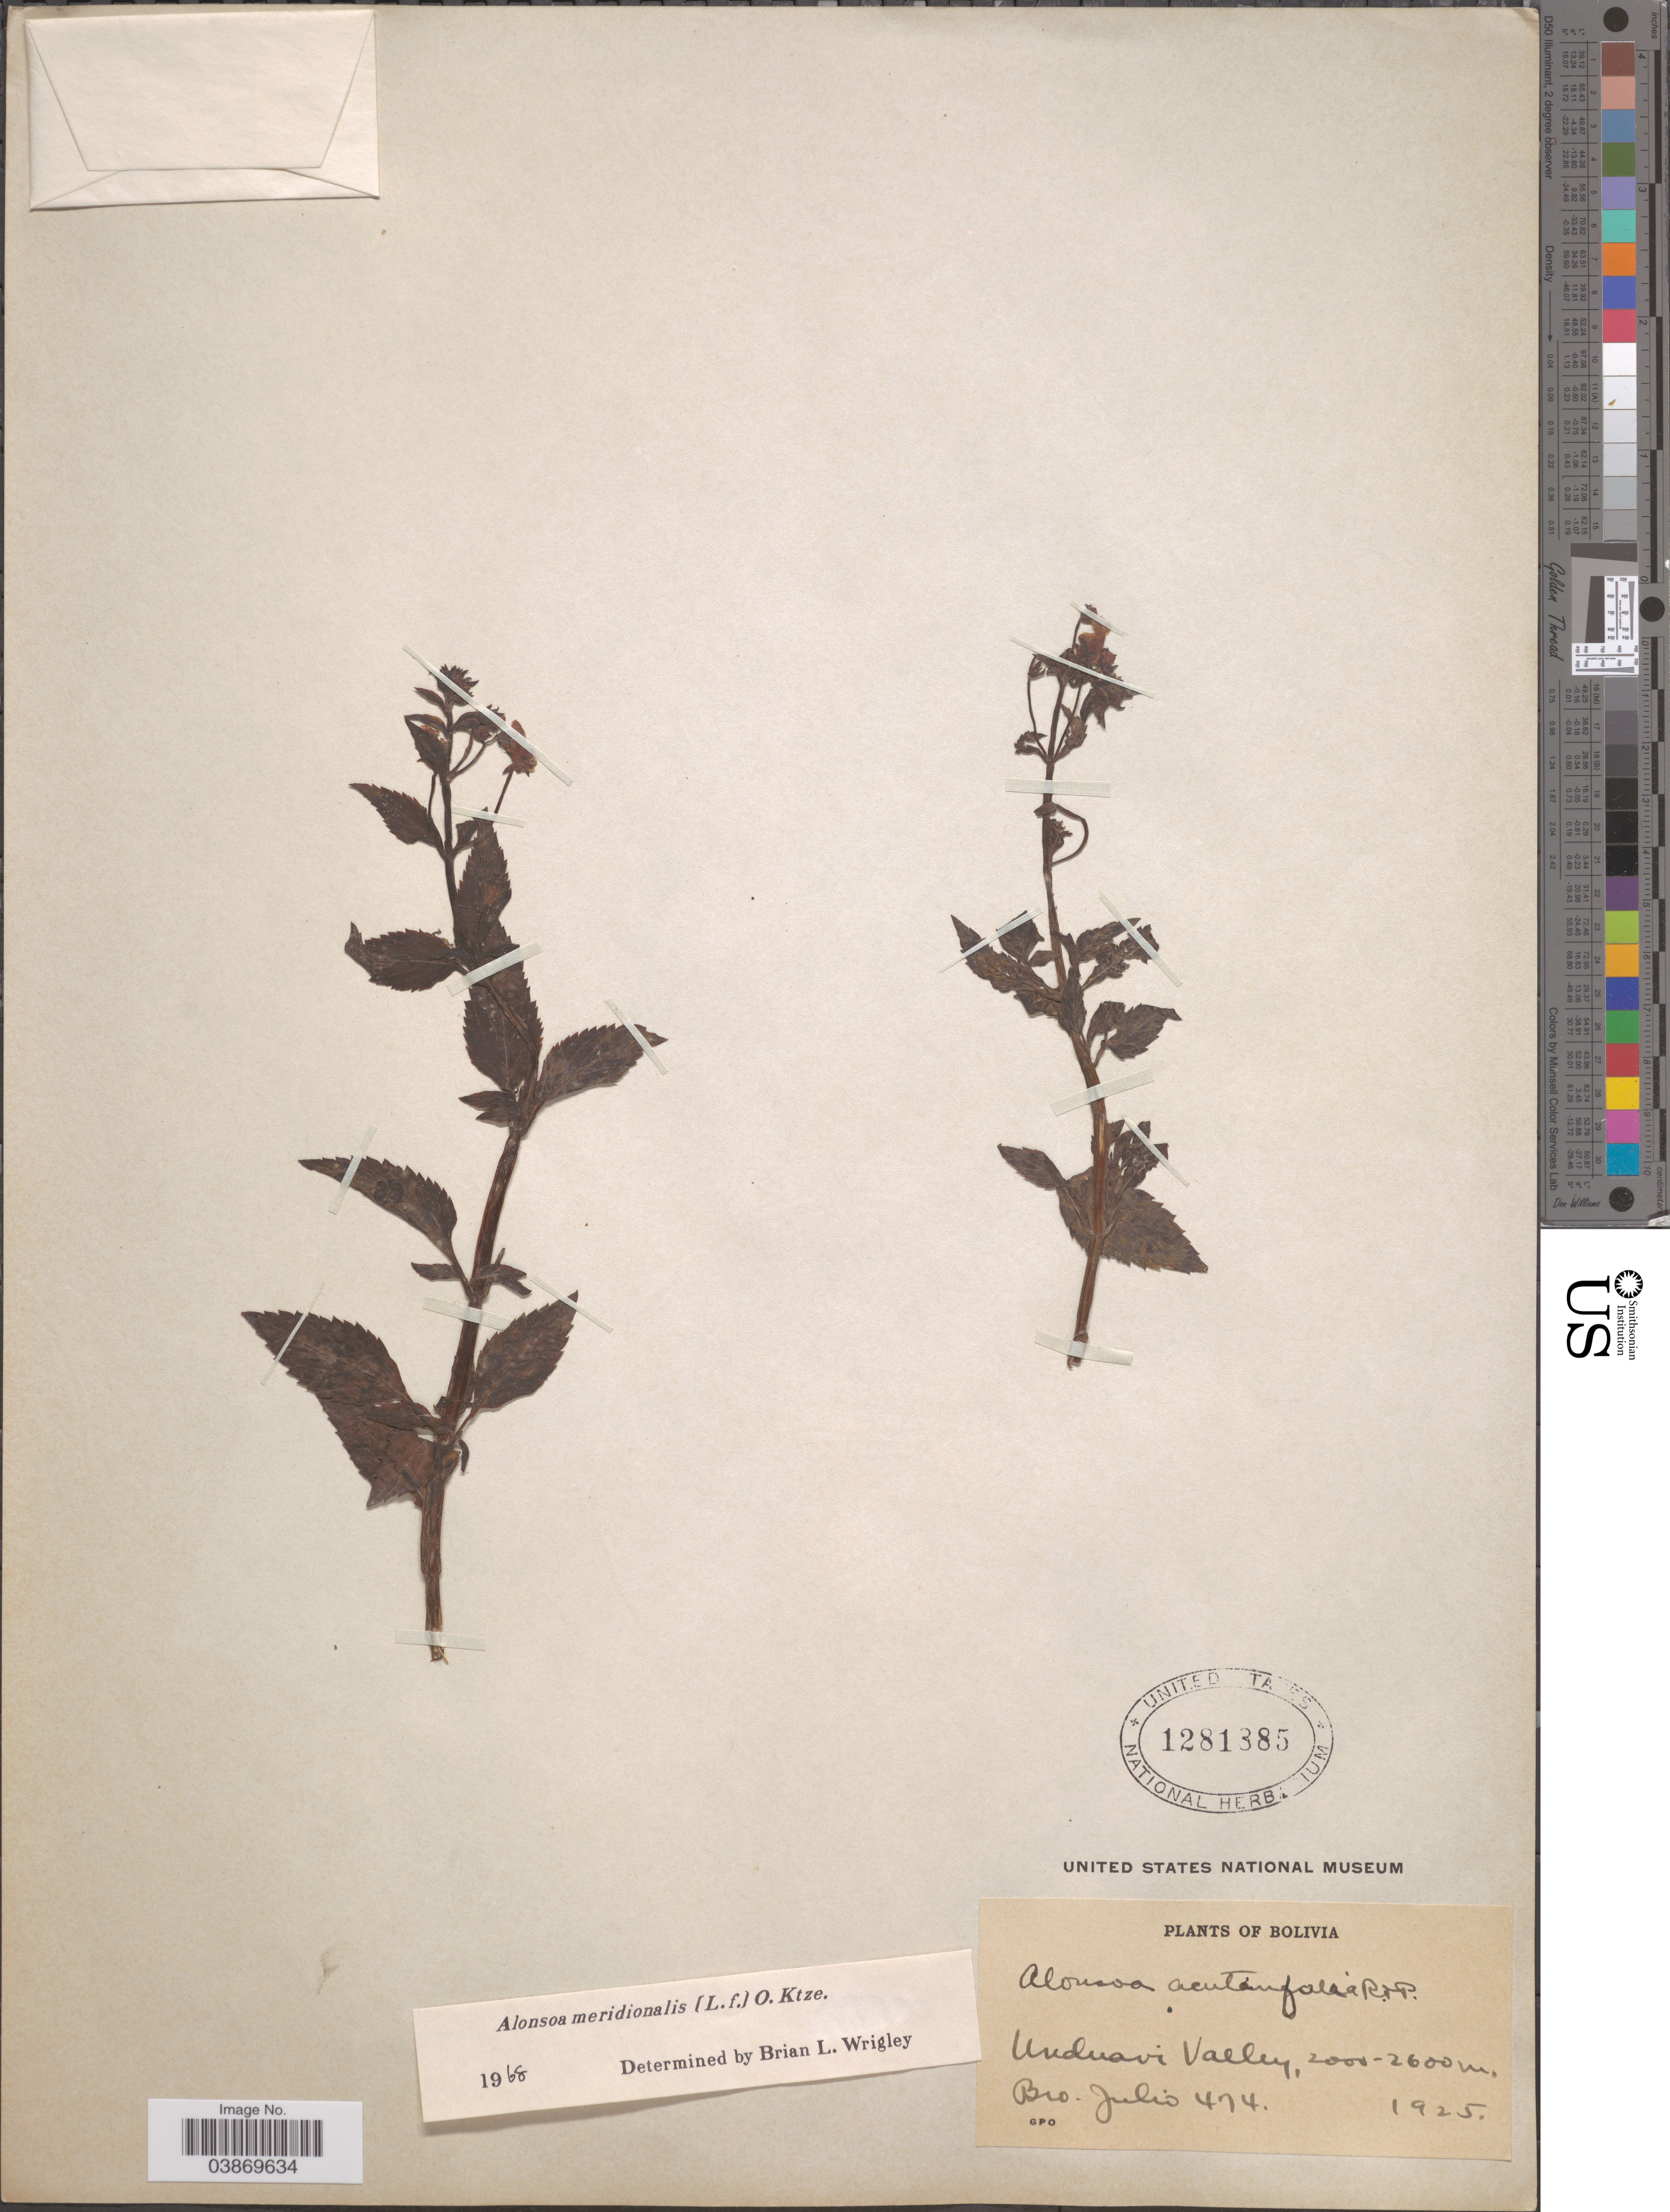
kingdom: Plantae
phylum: Tracheophyta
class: Magnoliopsida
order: Lamiales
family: Scrophulariaceae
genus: Alonsoa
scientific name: Alonsoa meridionalis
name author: (L. f.) Kuntze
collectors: Bro. Julio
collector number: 474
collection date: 1925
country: Bolivia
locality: Unduavi Valley.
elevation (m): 2000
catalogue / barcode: US 1281385